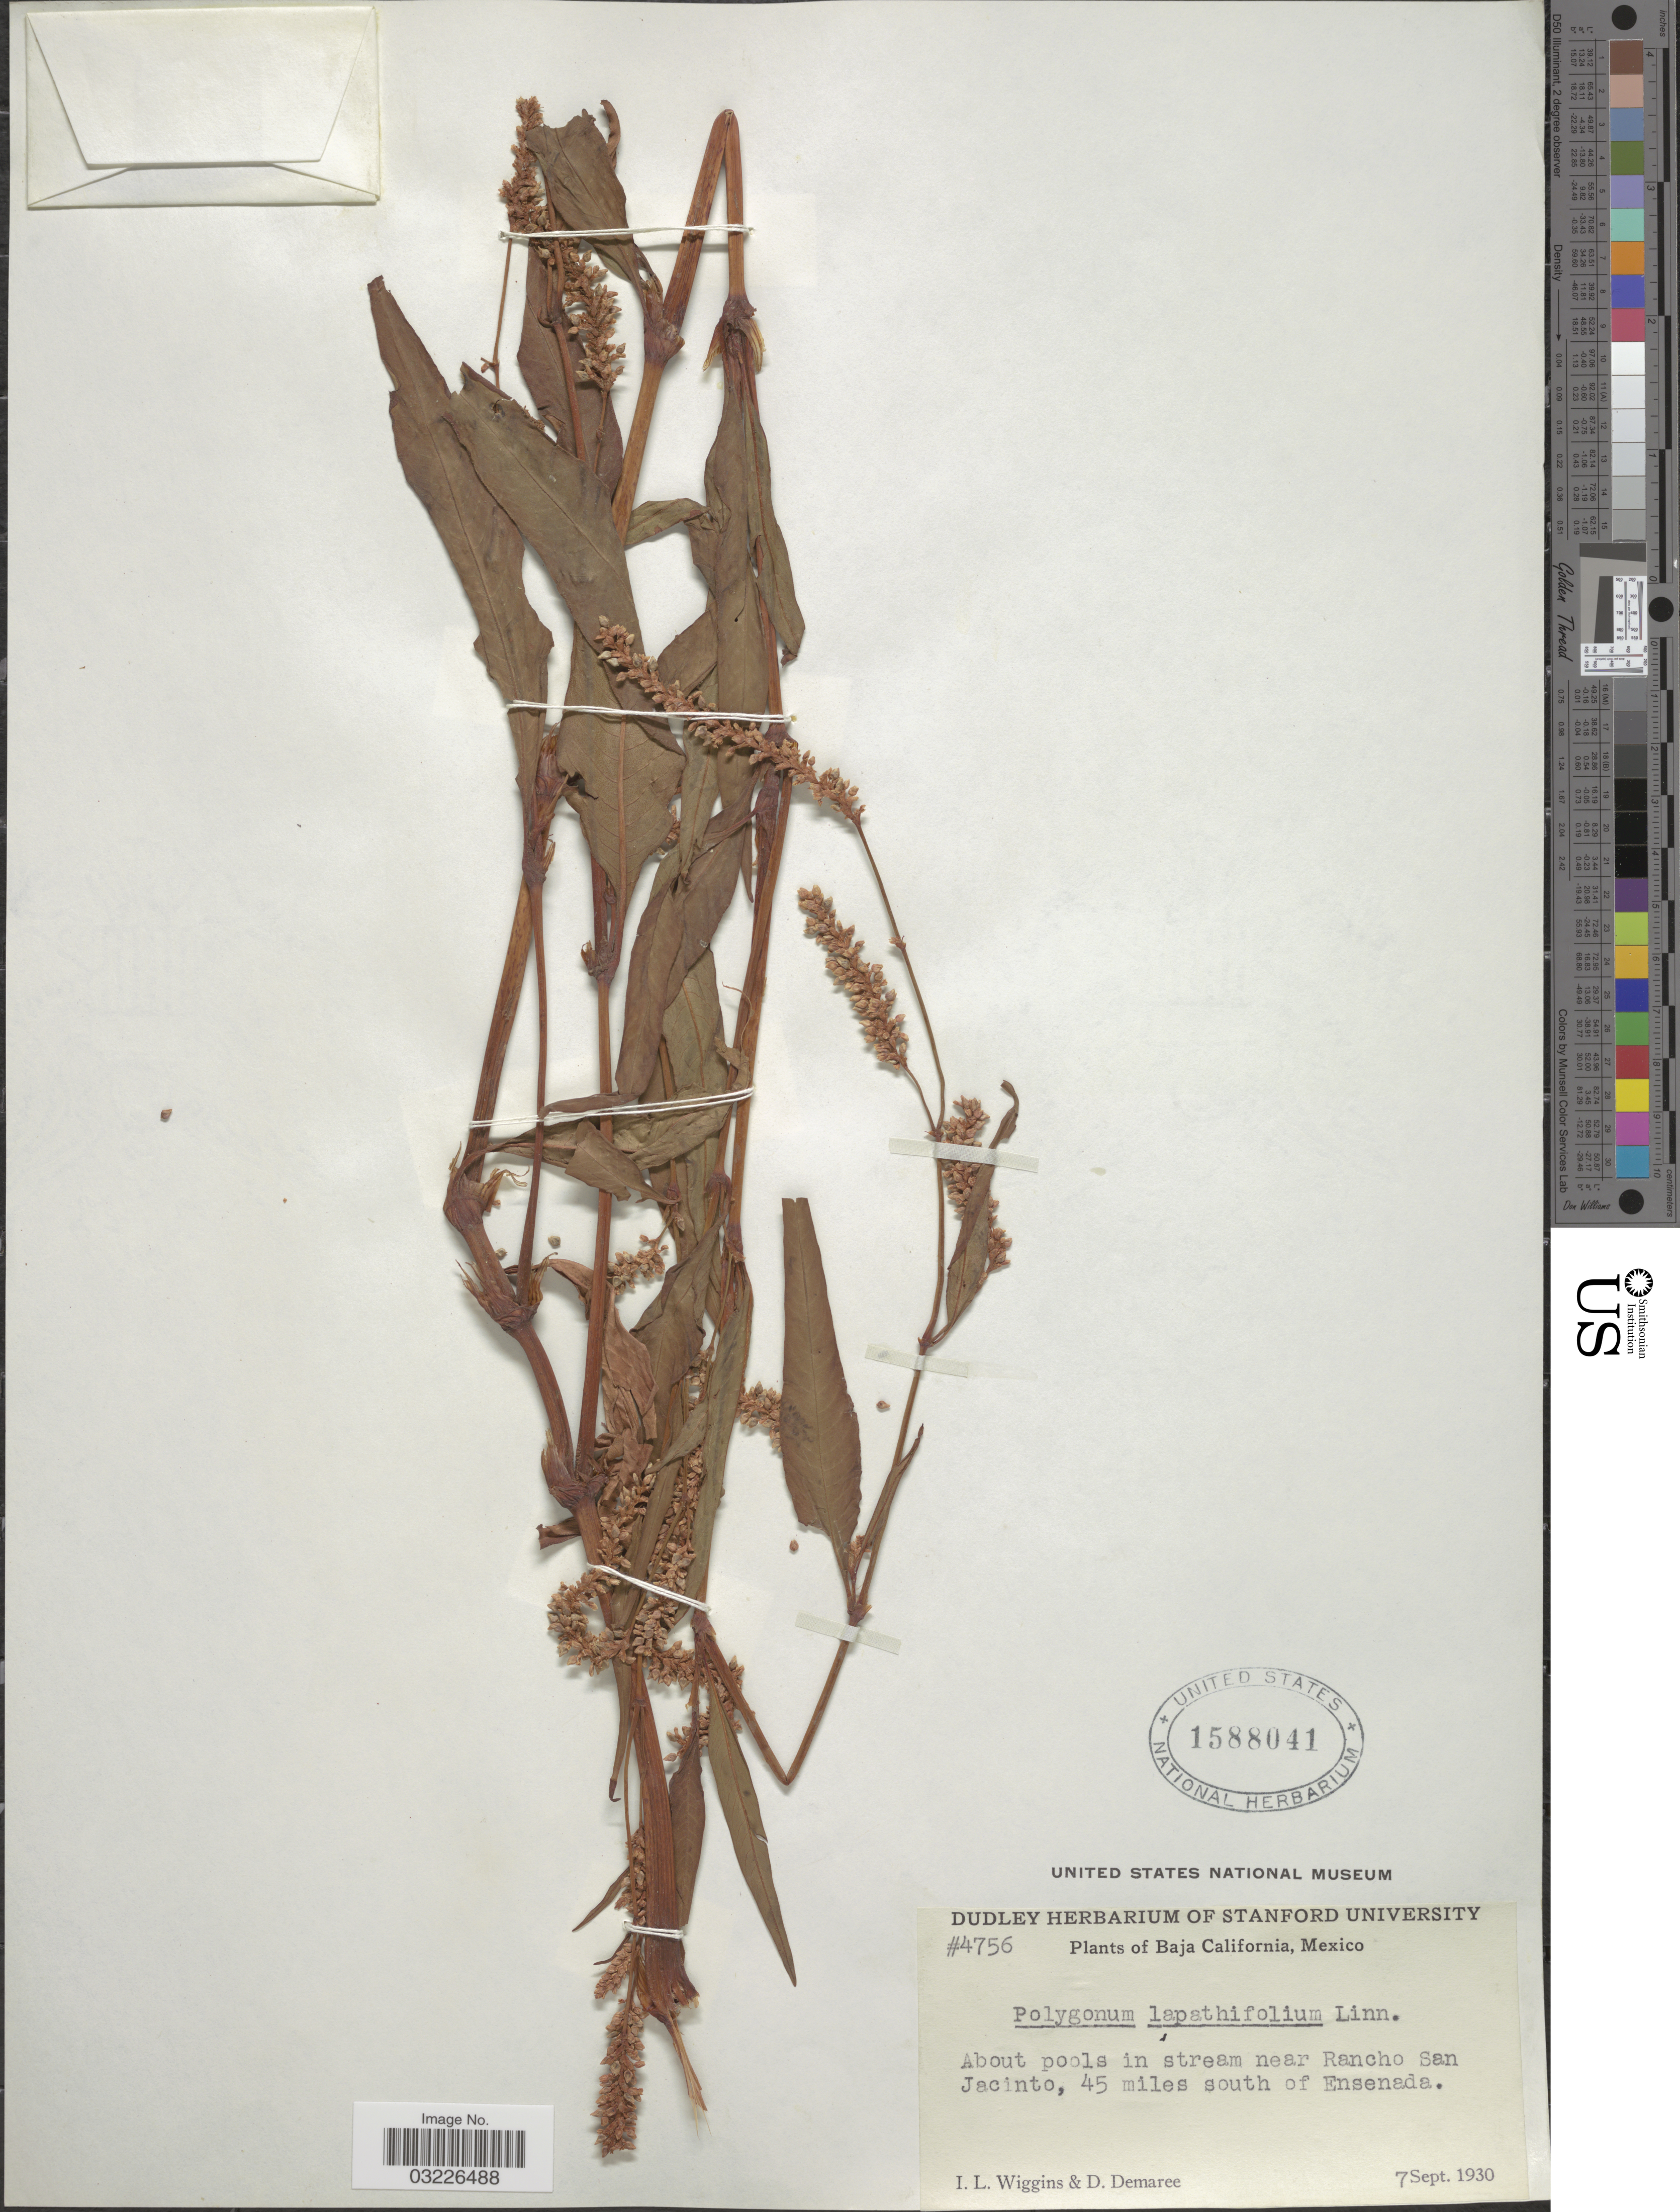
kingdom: Plantae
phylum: Tracheophyta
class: Magnoliopsida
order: Caryophyllales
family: Polygonaceae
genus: Polygonum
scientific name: Polygonum lapathifolium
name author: L.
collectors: I. L. Wiggins & D. Demaree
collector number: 4756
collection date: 1930-09-07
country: Mexico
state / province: Baja California Norte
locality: About polls in stream near Rancho San Jacinto, 45 miles south of Ensenada.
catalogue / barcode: US 1588041